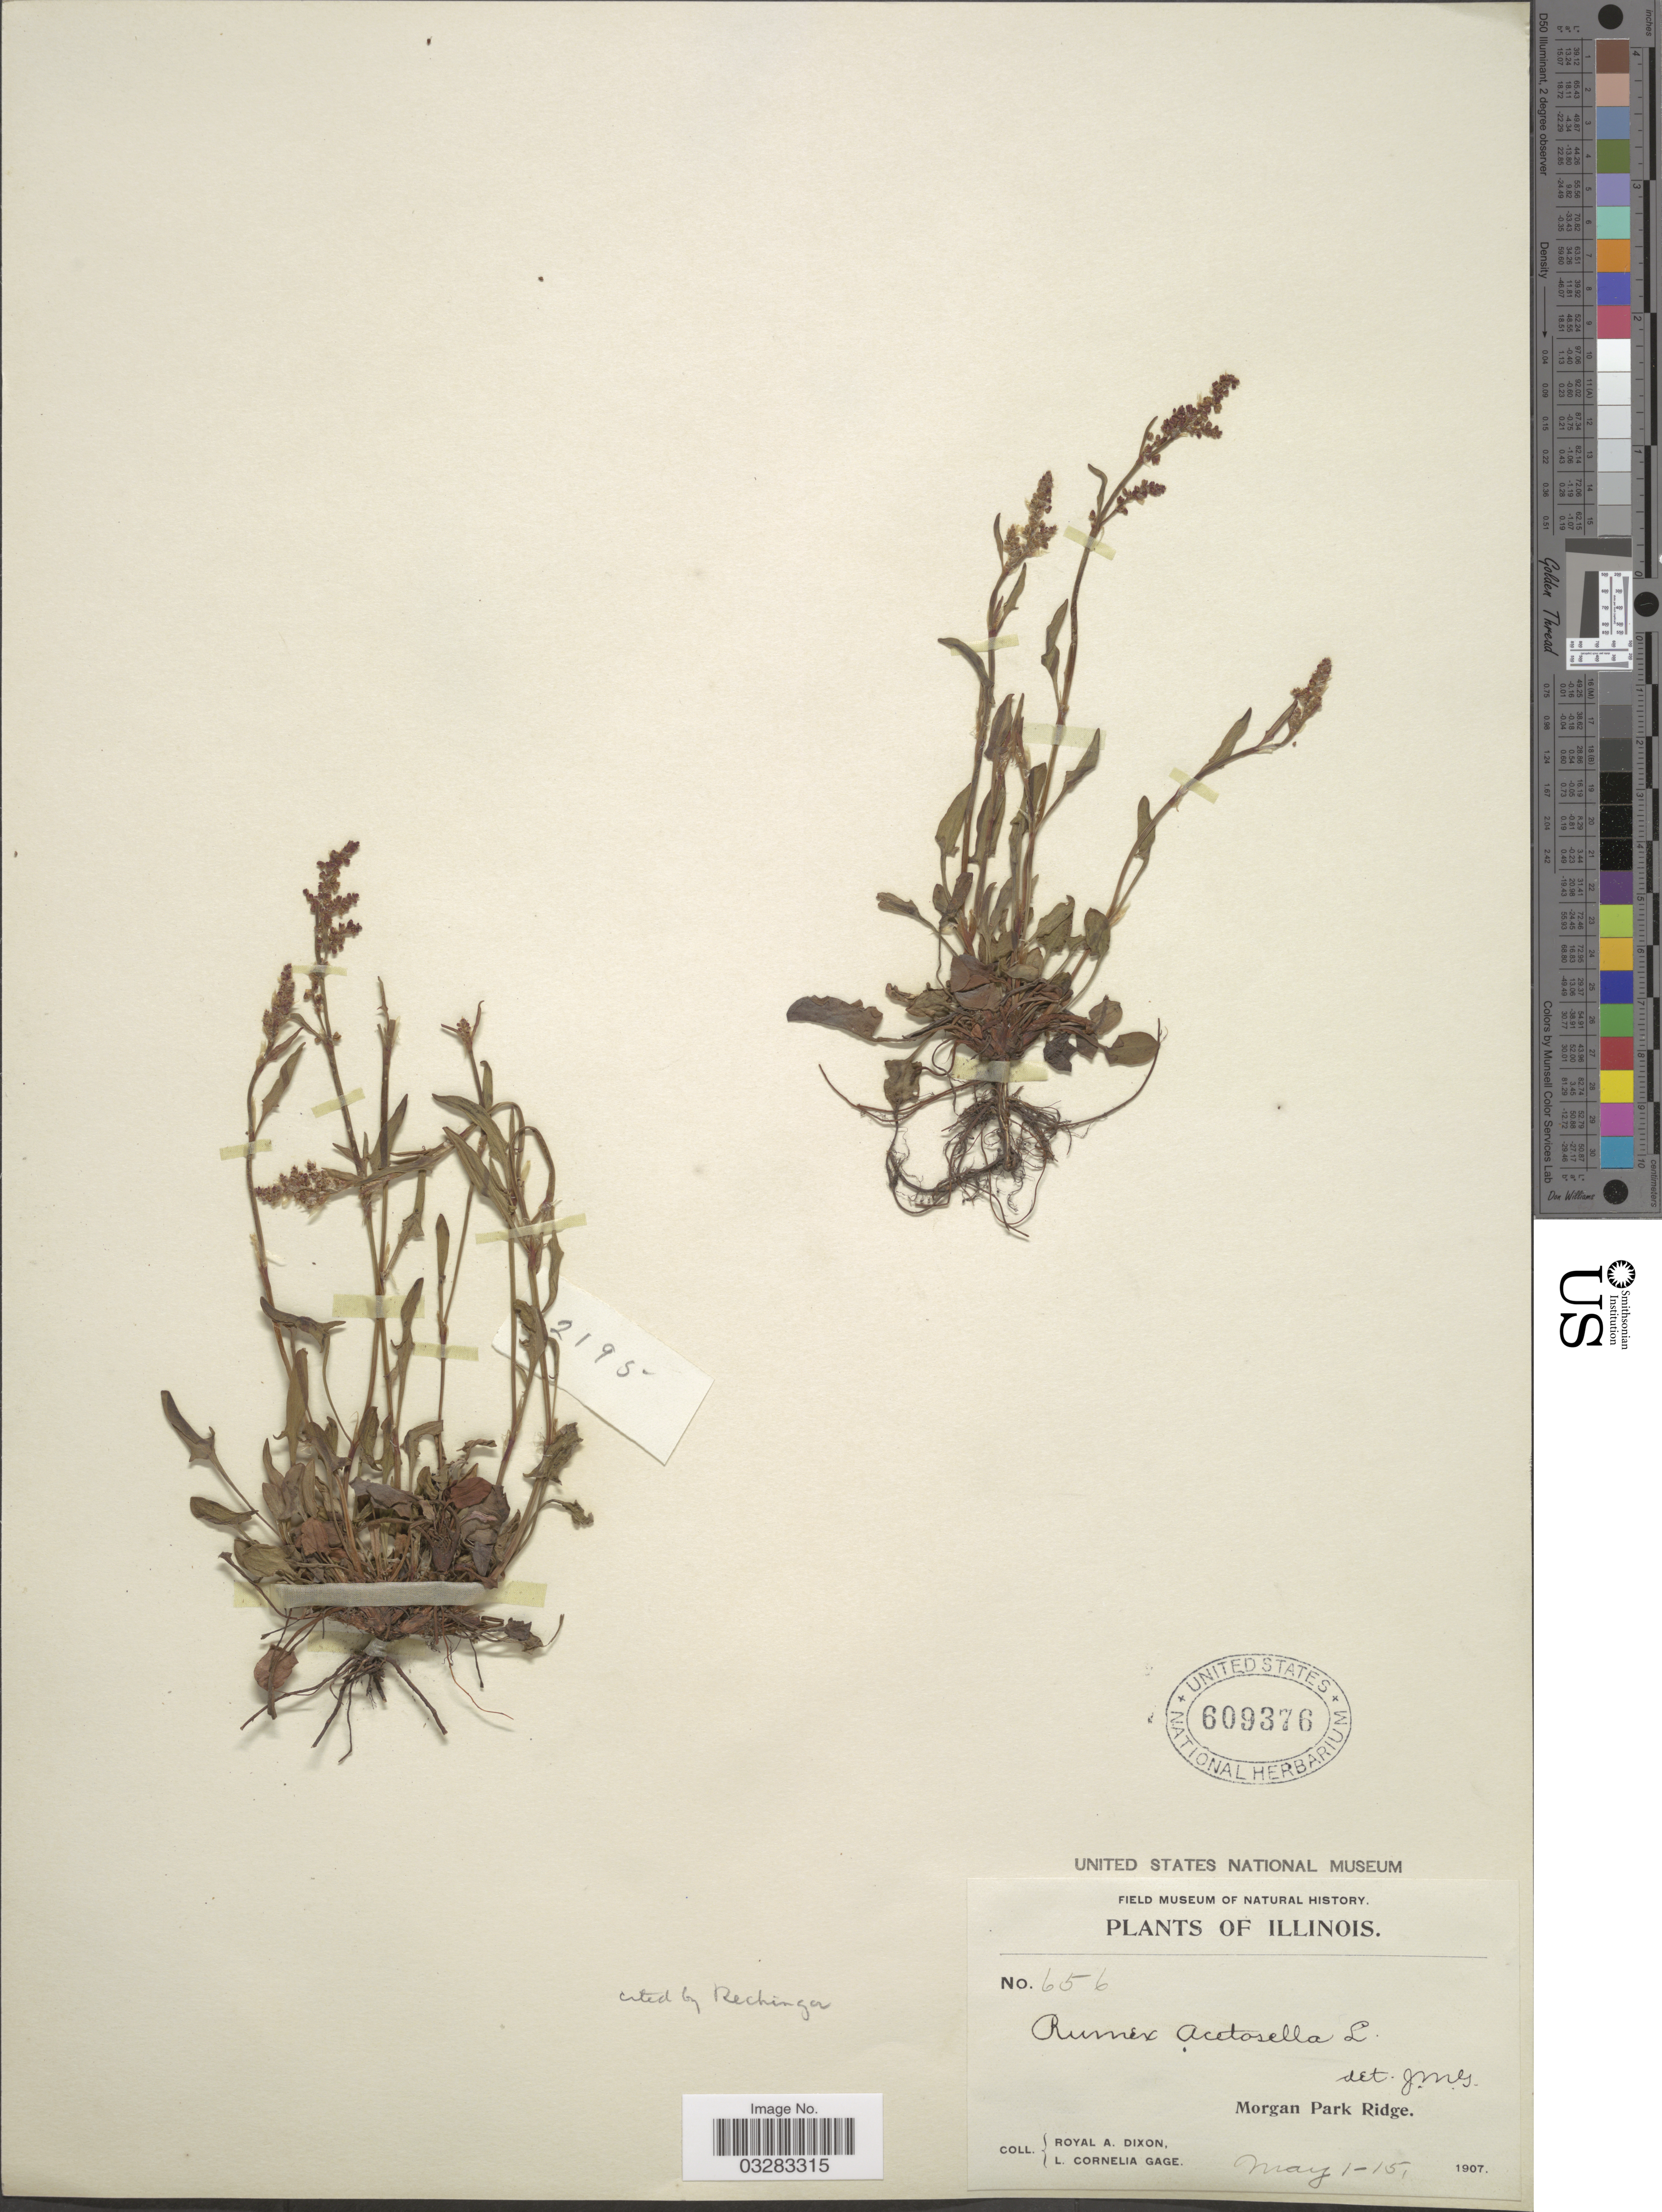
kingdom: Plantae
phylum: Tracheophyta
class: Magnoliopsida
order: Caryophyllales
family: Polygonaceae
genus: Rumex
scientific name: Rumex acetosella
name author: L.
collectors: R. A. Dixon & L. Gage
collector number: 656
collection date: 1907-05-01/1907-05-15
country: United States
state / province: Illinois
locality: Morgan Park Ridge.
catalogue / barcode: US 609376